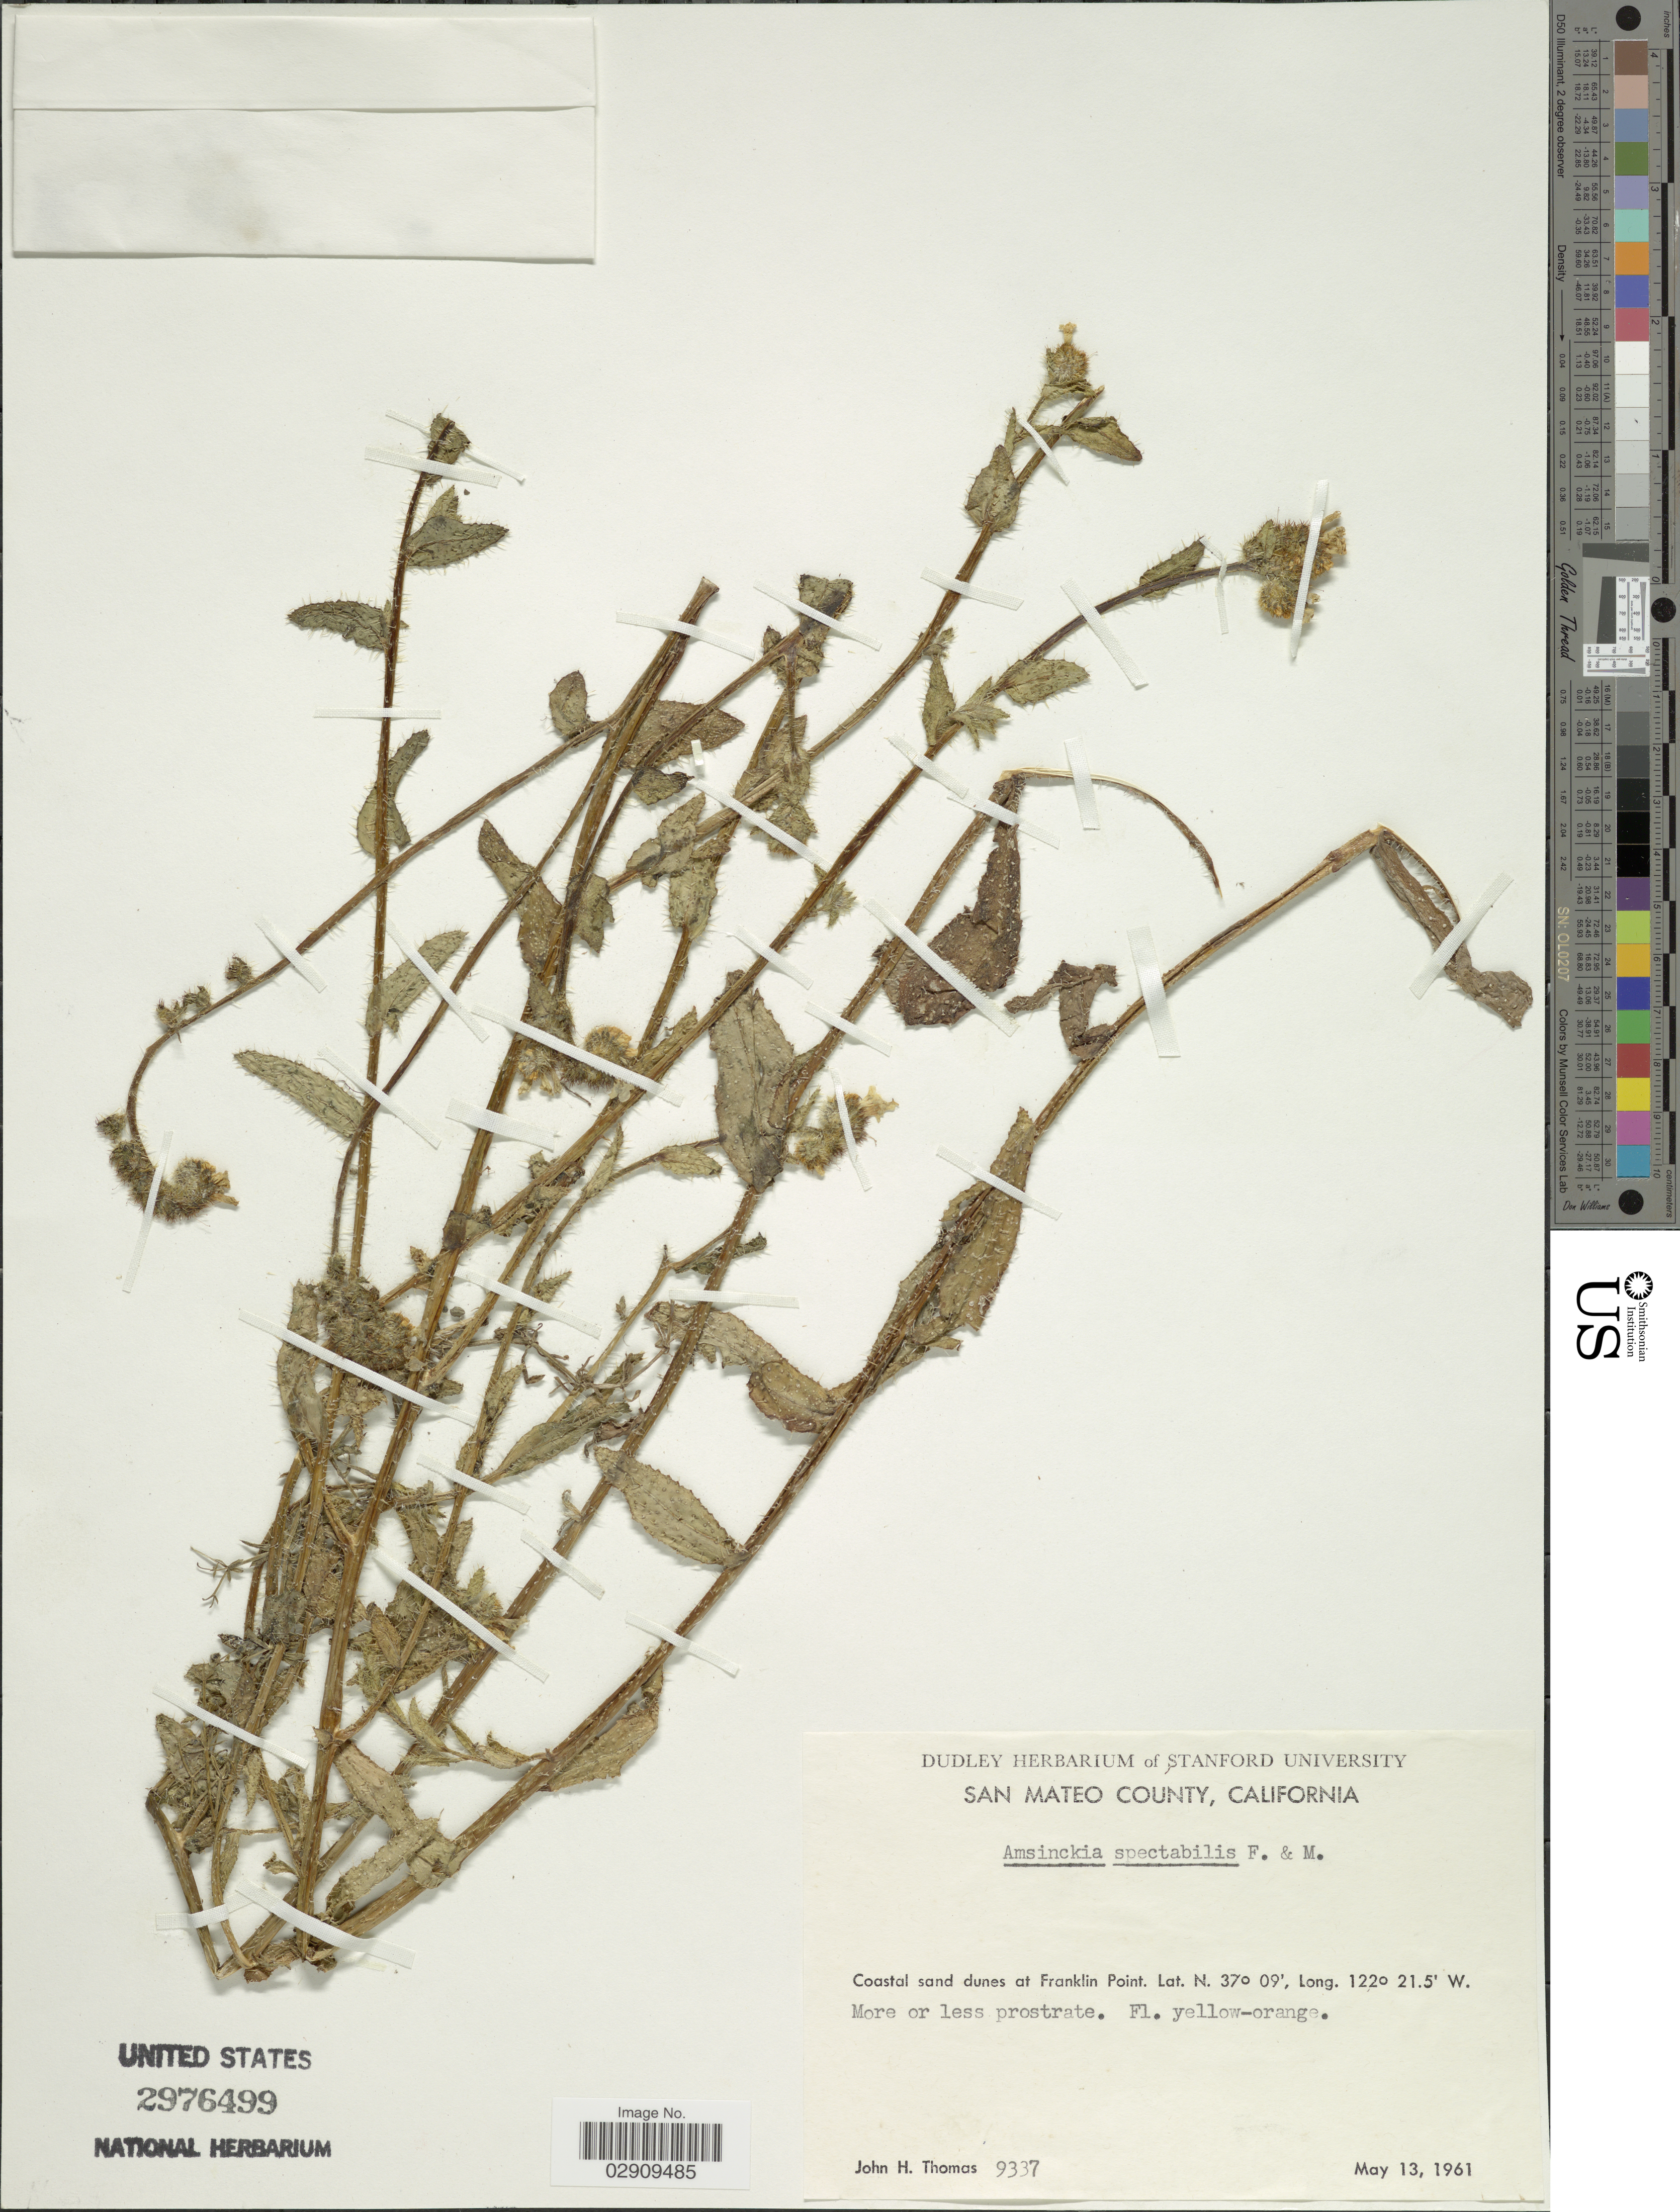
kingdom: Plantae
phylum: Tracheophyta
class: Magnoliopsida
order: Boraginales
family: Boraginaceae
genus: Amsinckia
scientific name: Amsinckia spectabilis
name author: Fisch. & C.A. Mey.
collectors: J. H. Thomas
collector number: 9337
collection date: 1961-05-13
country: United States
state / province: California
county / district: San Mateo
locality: San Mateo County. Coastal sand dunes at Franklin Point.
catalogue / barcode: US 2976499